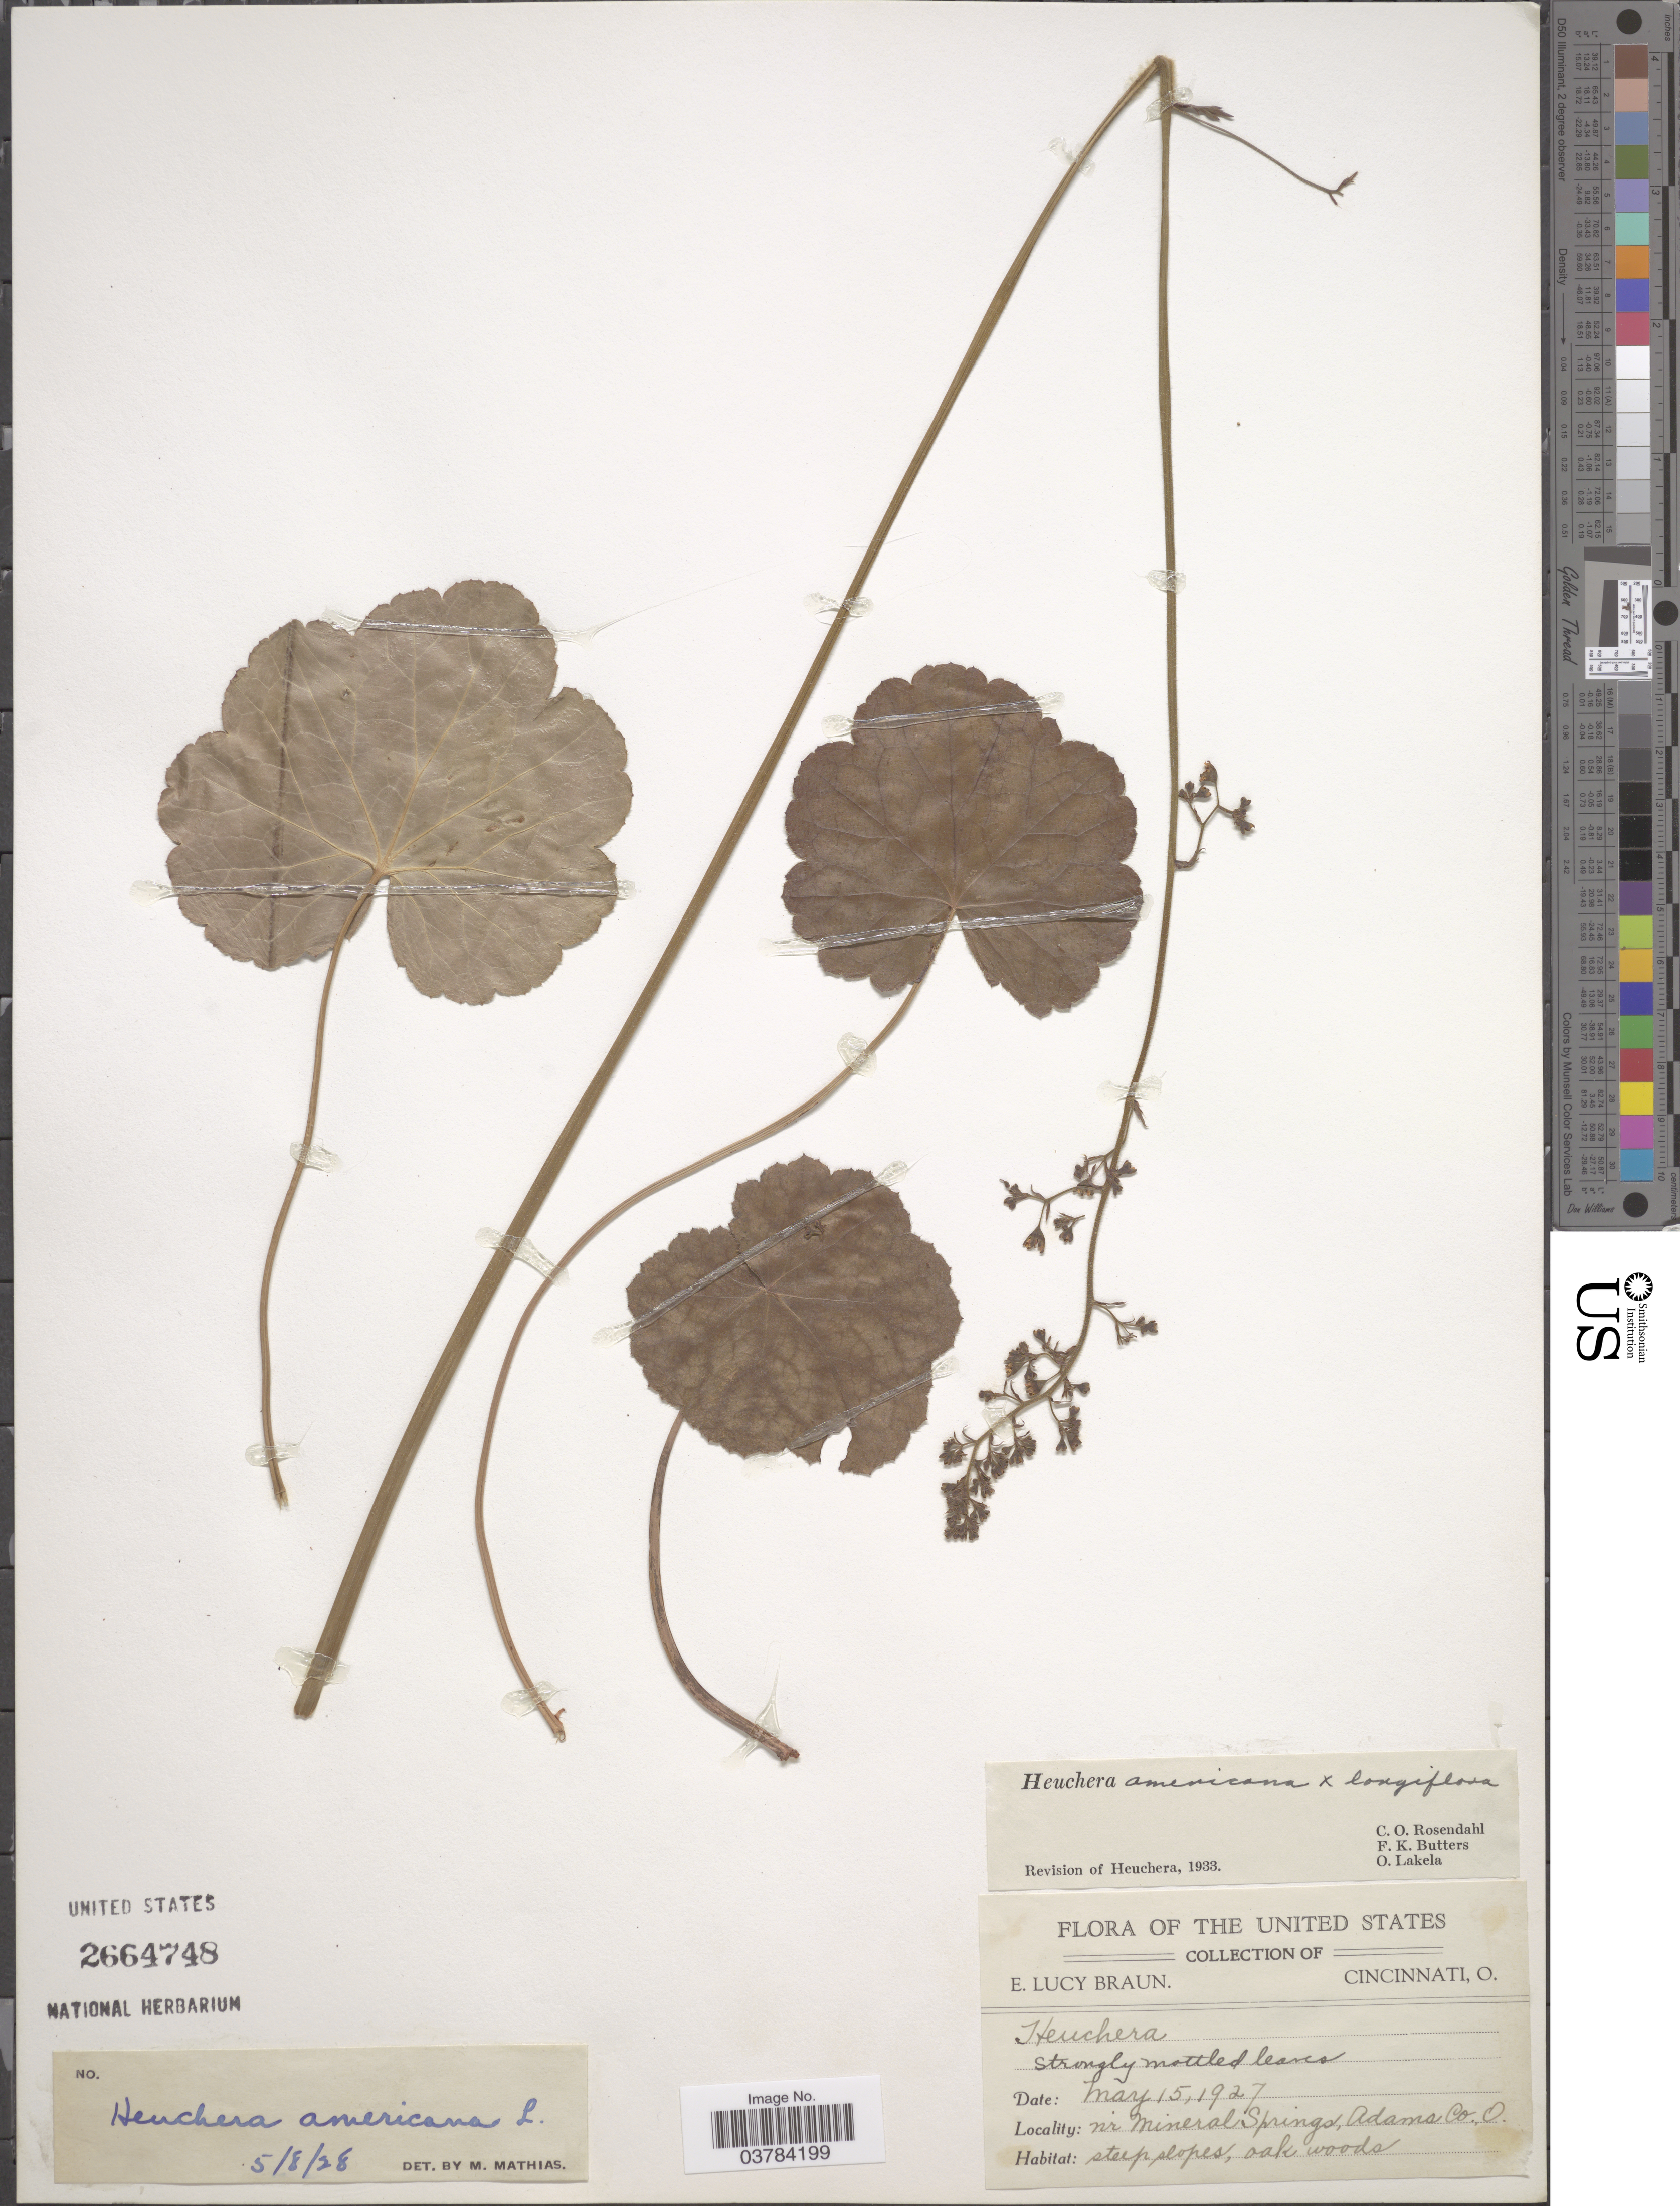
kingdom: Plantae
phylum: Tracheophyta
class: Magnoliopsida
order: Saxifragales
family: Saxifragaceae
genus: Heuchera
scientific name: Heuchera americana x H. longiflora Rydb.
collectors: E. L. Braun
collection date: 1927-05-15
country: United States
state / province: Ohio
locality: N'r Mineral Springs, Adams Co.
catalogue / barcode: US 2664748